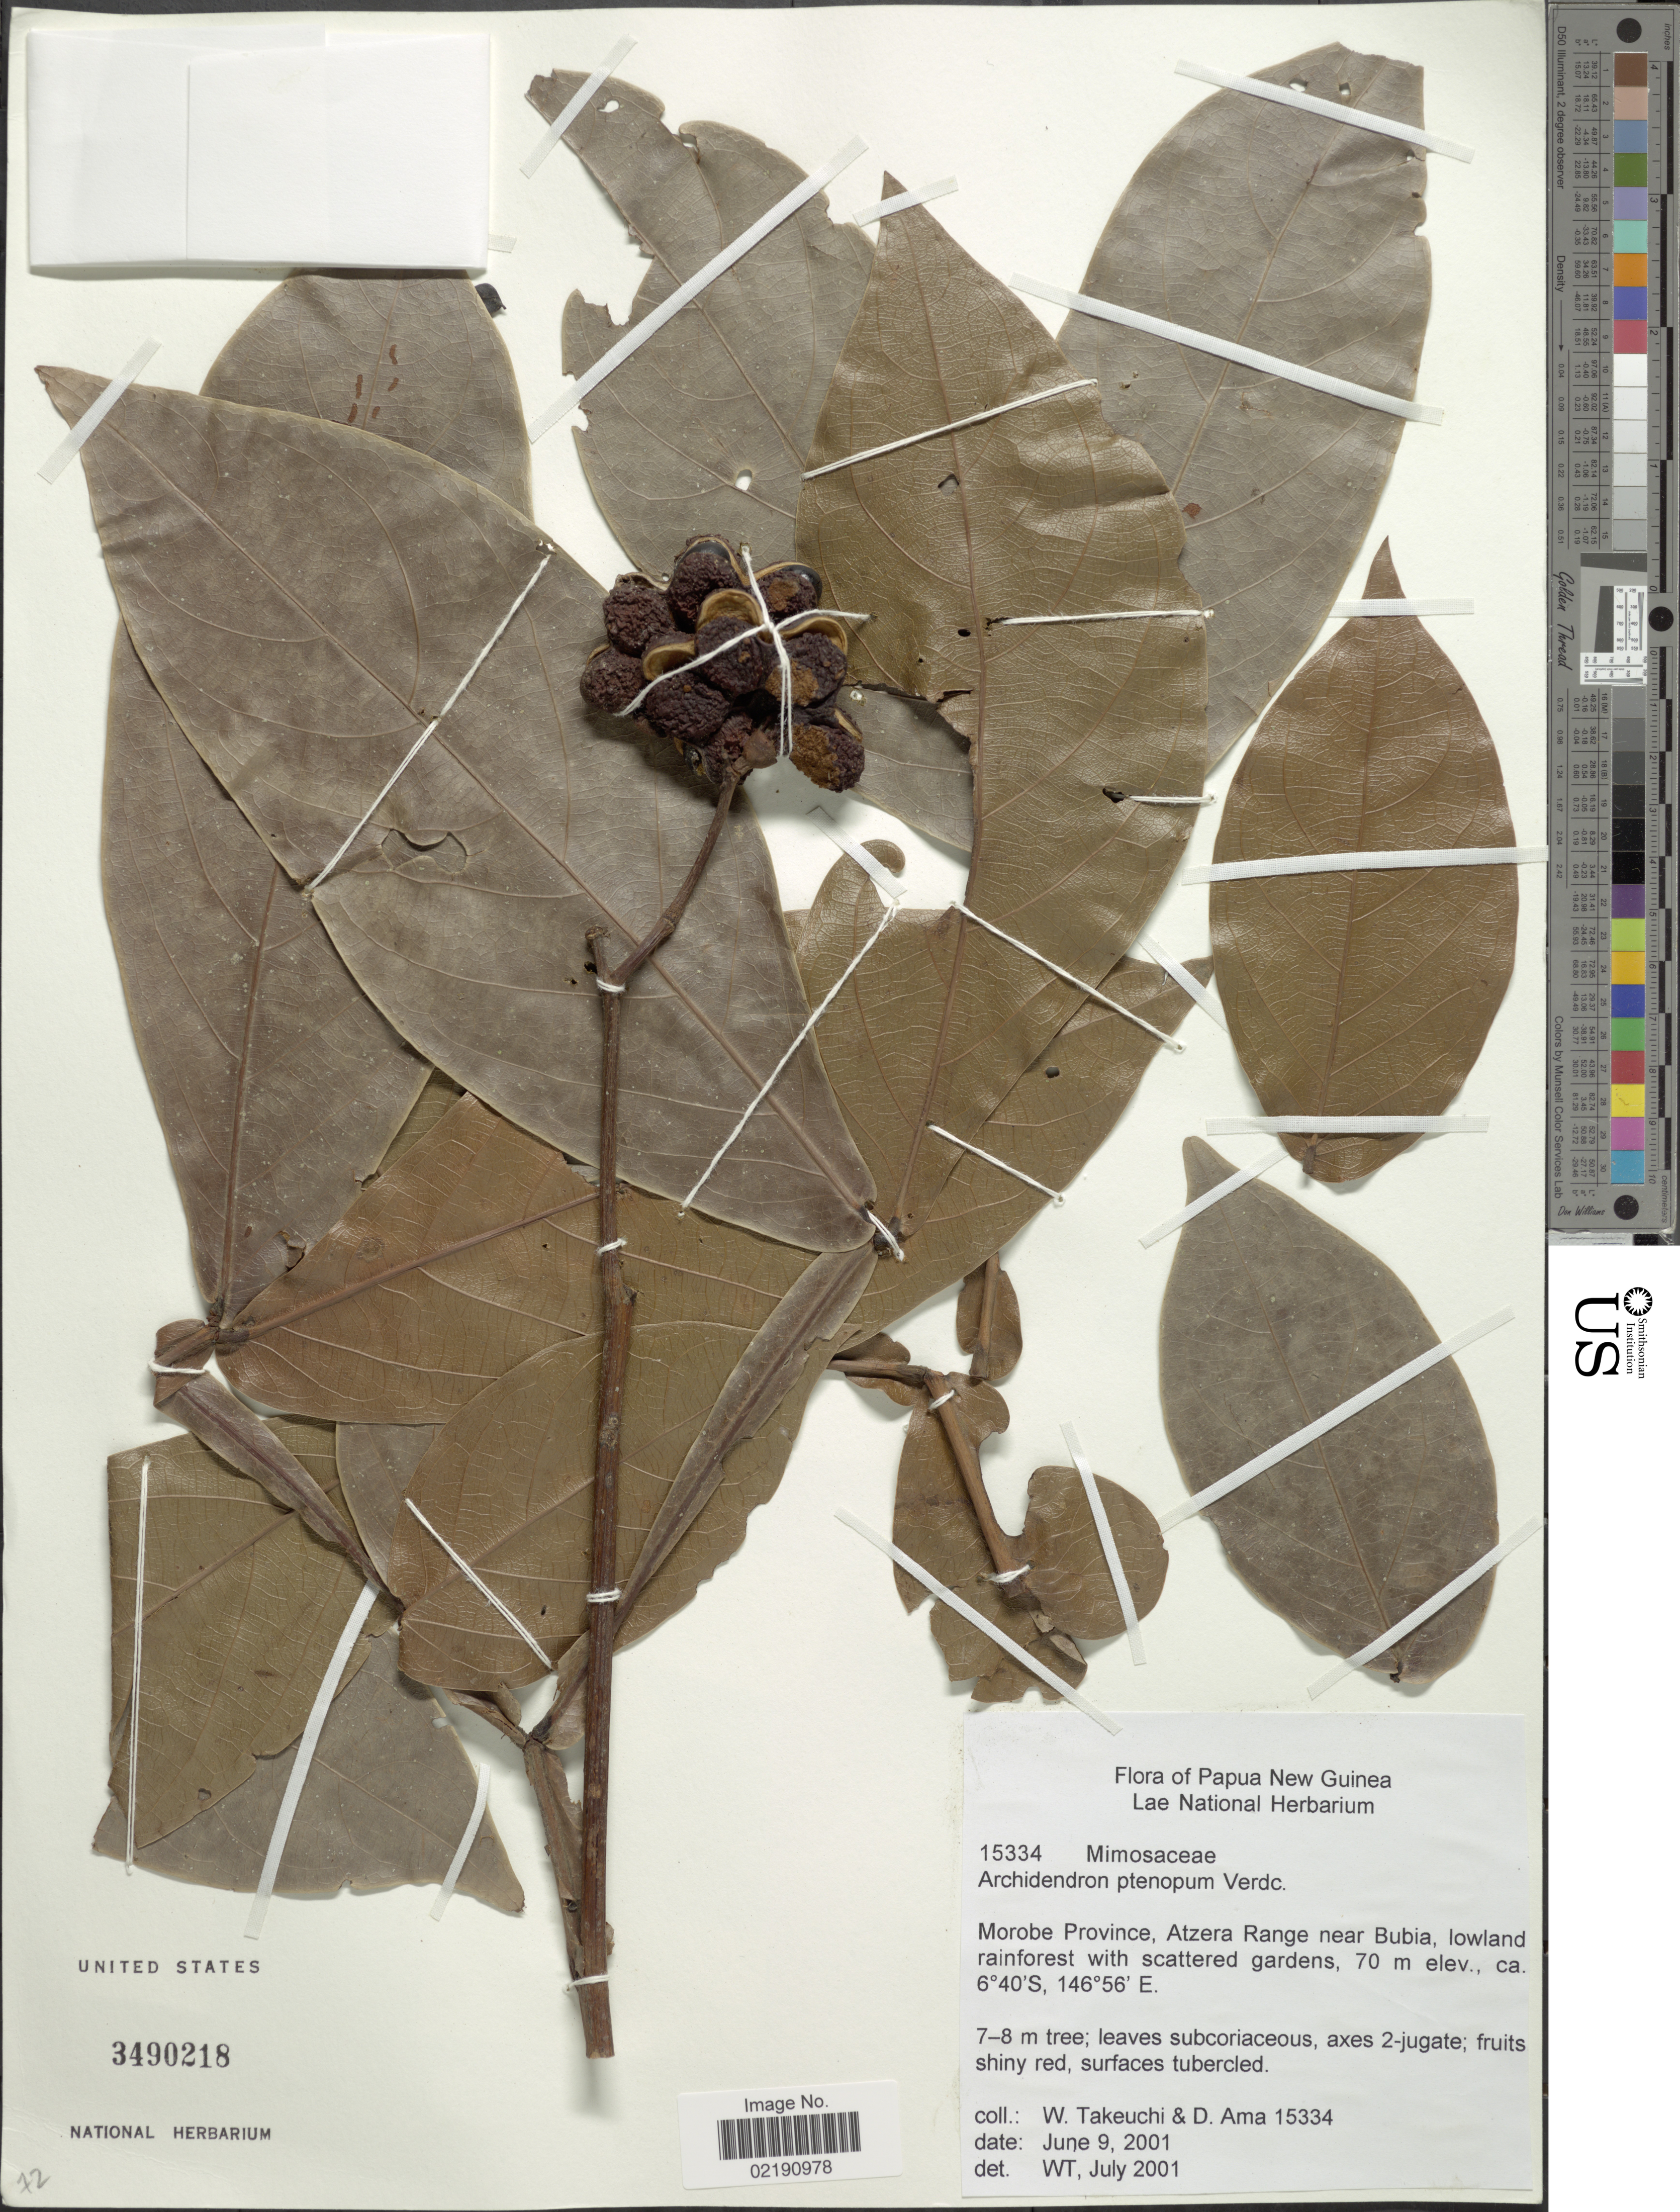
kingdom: Plantae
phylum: Tracheophyta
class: Magnoliopsida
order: Fabales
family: Fabaceae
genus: Archidendron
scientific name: Archidendron ptenopum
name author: Verdc.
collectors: W. Takeuchi & D. Ama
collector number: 15334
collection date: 2001-06-09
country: Papua New Guinea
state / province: Morobe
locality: Atzera Range near Bubia, lowland rainforest with scattered gardens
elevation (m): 70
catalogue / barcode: US 3490218